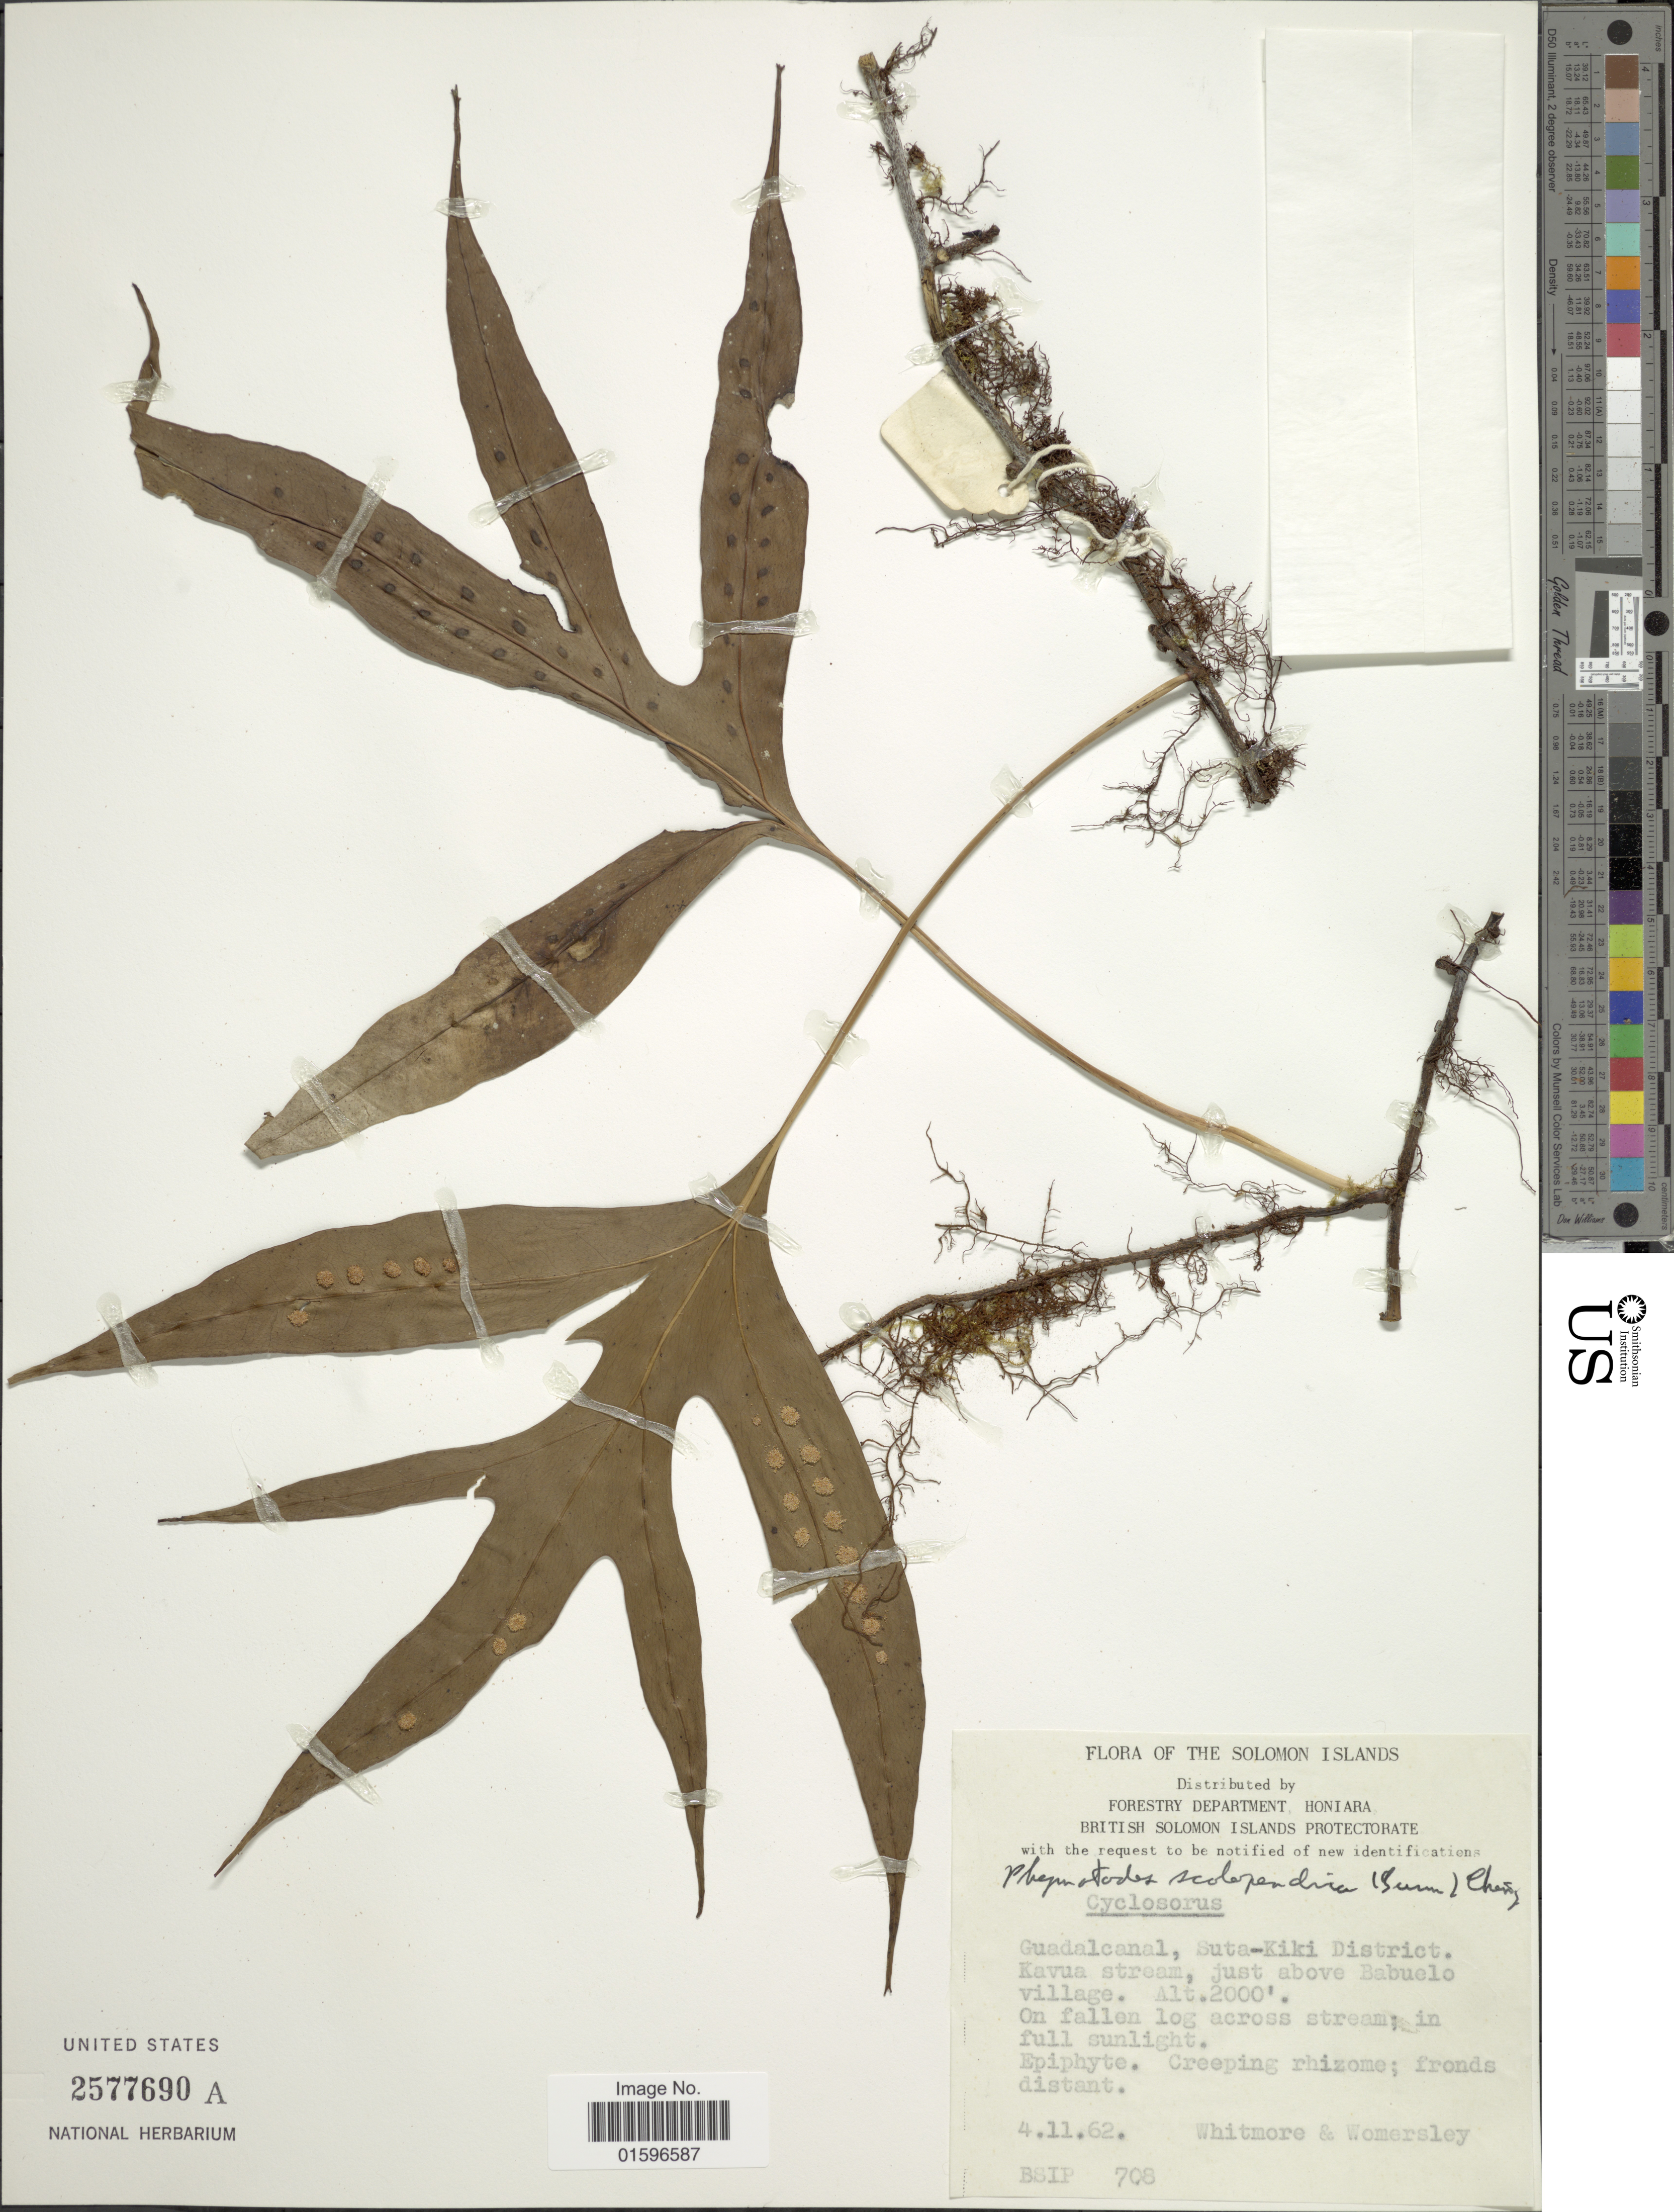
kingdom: Plantae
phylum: Tracheophyta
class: Polypodiopsida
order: Polypodiales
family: Polypodiaceae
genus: Polypodium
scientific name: Polypodium scolopendria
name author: Burm. f.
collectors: Whitmore & Womersley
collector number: BSIP 708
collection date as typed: Transcribed d/m/y: 4/11/62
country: Solomon Islands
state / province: Solomon Islands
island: Guadalcanal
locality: Solomon Islands, Guadalcanal, Suta-Kiki District, Kavua stream, just above Babuelo village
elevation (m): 610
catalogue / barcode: US 2577690A